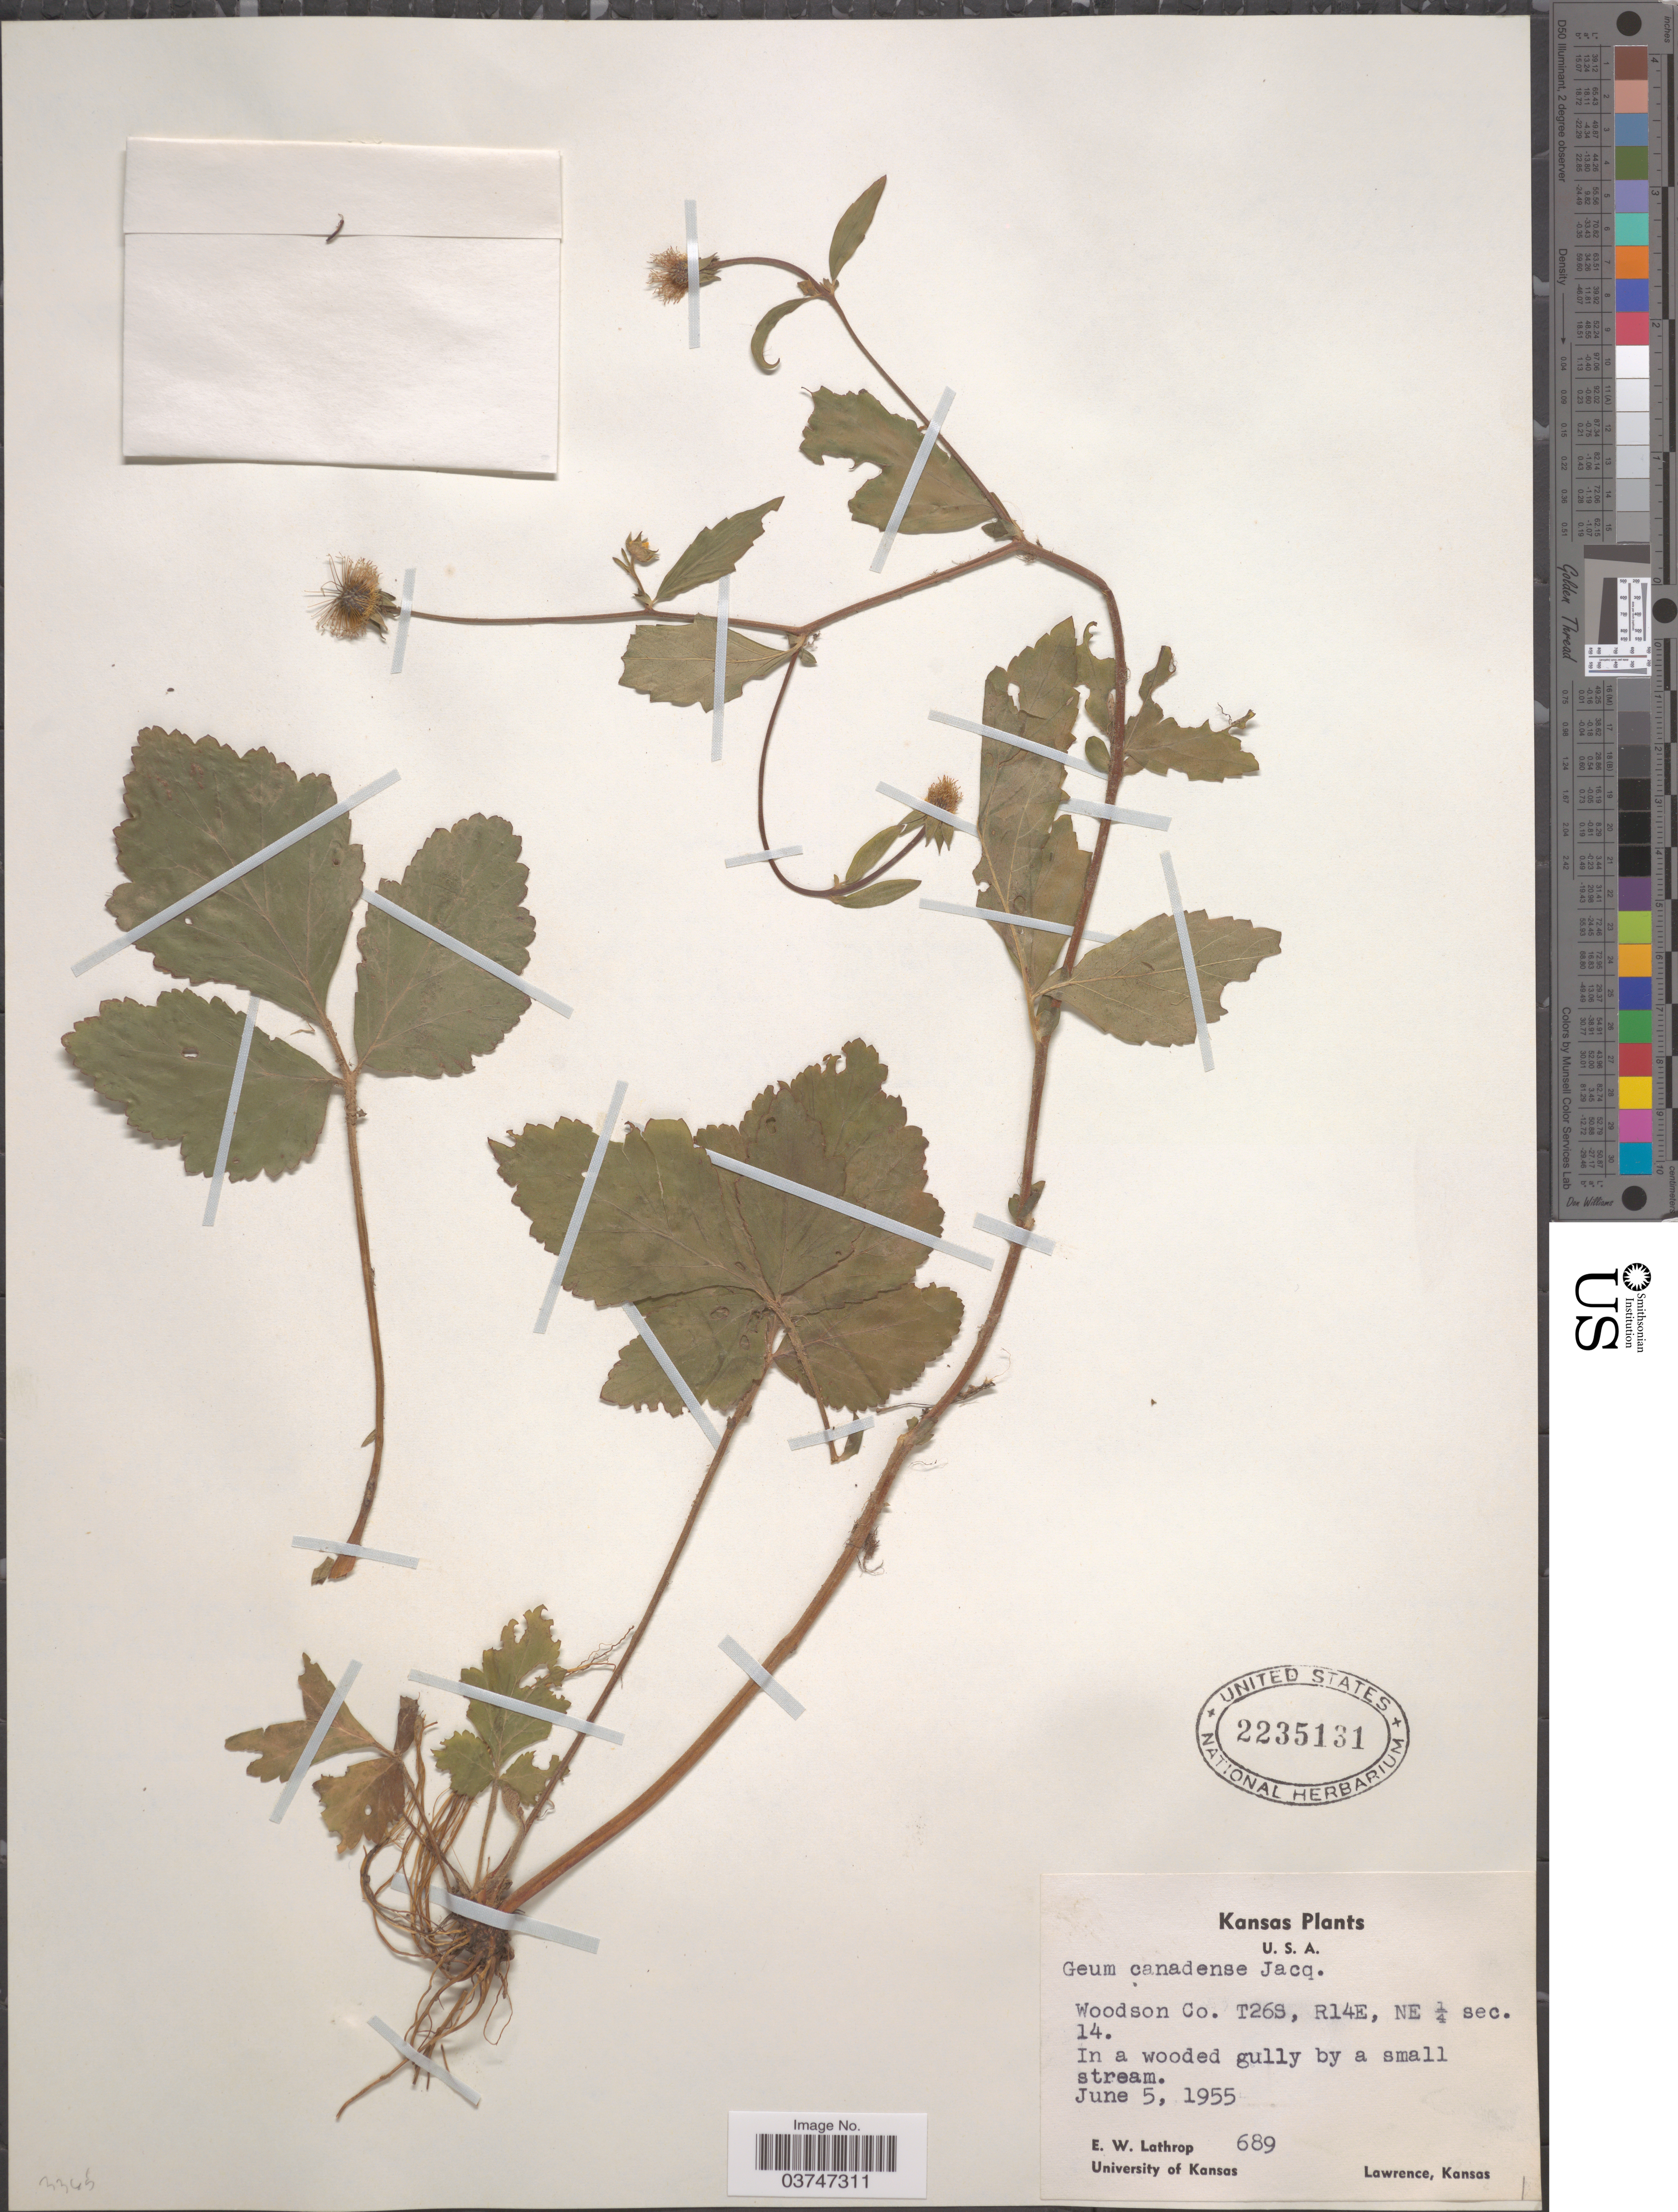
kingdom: Plantae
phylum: Tracheophyta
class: Magnoliopsida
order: Rosales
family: Rosaceae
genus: Geum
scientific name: Geum canadense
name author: Jacq.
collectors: E. W. Lathrop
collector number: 689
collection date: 1955-06-05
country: United States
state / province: Kansas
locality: Woodson Co. T26S, R14E, NE ¼ sec. 14.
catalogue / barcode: US 2235131